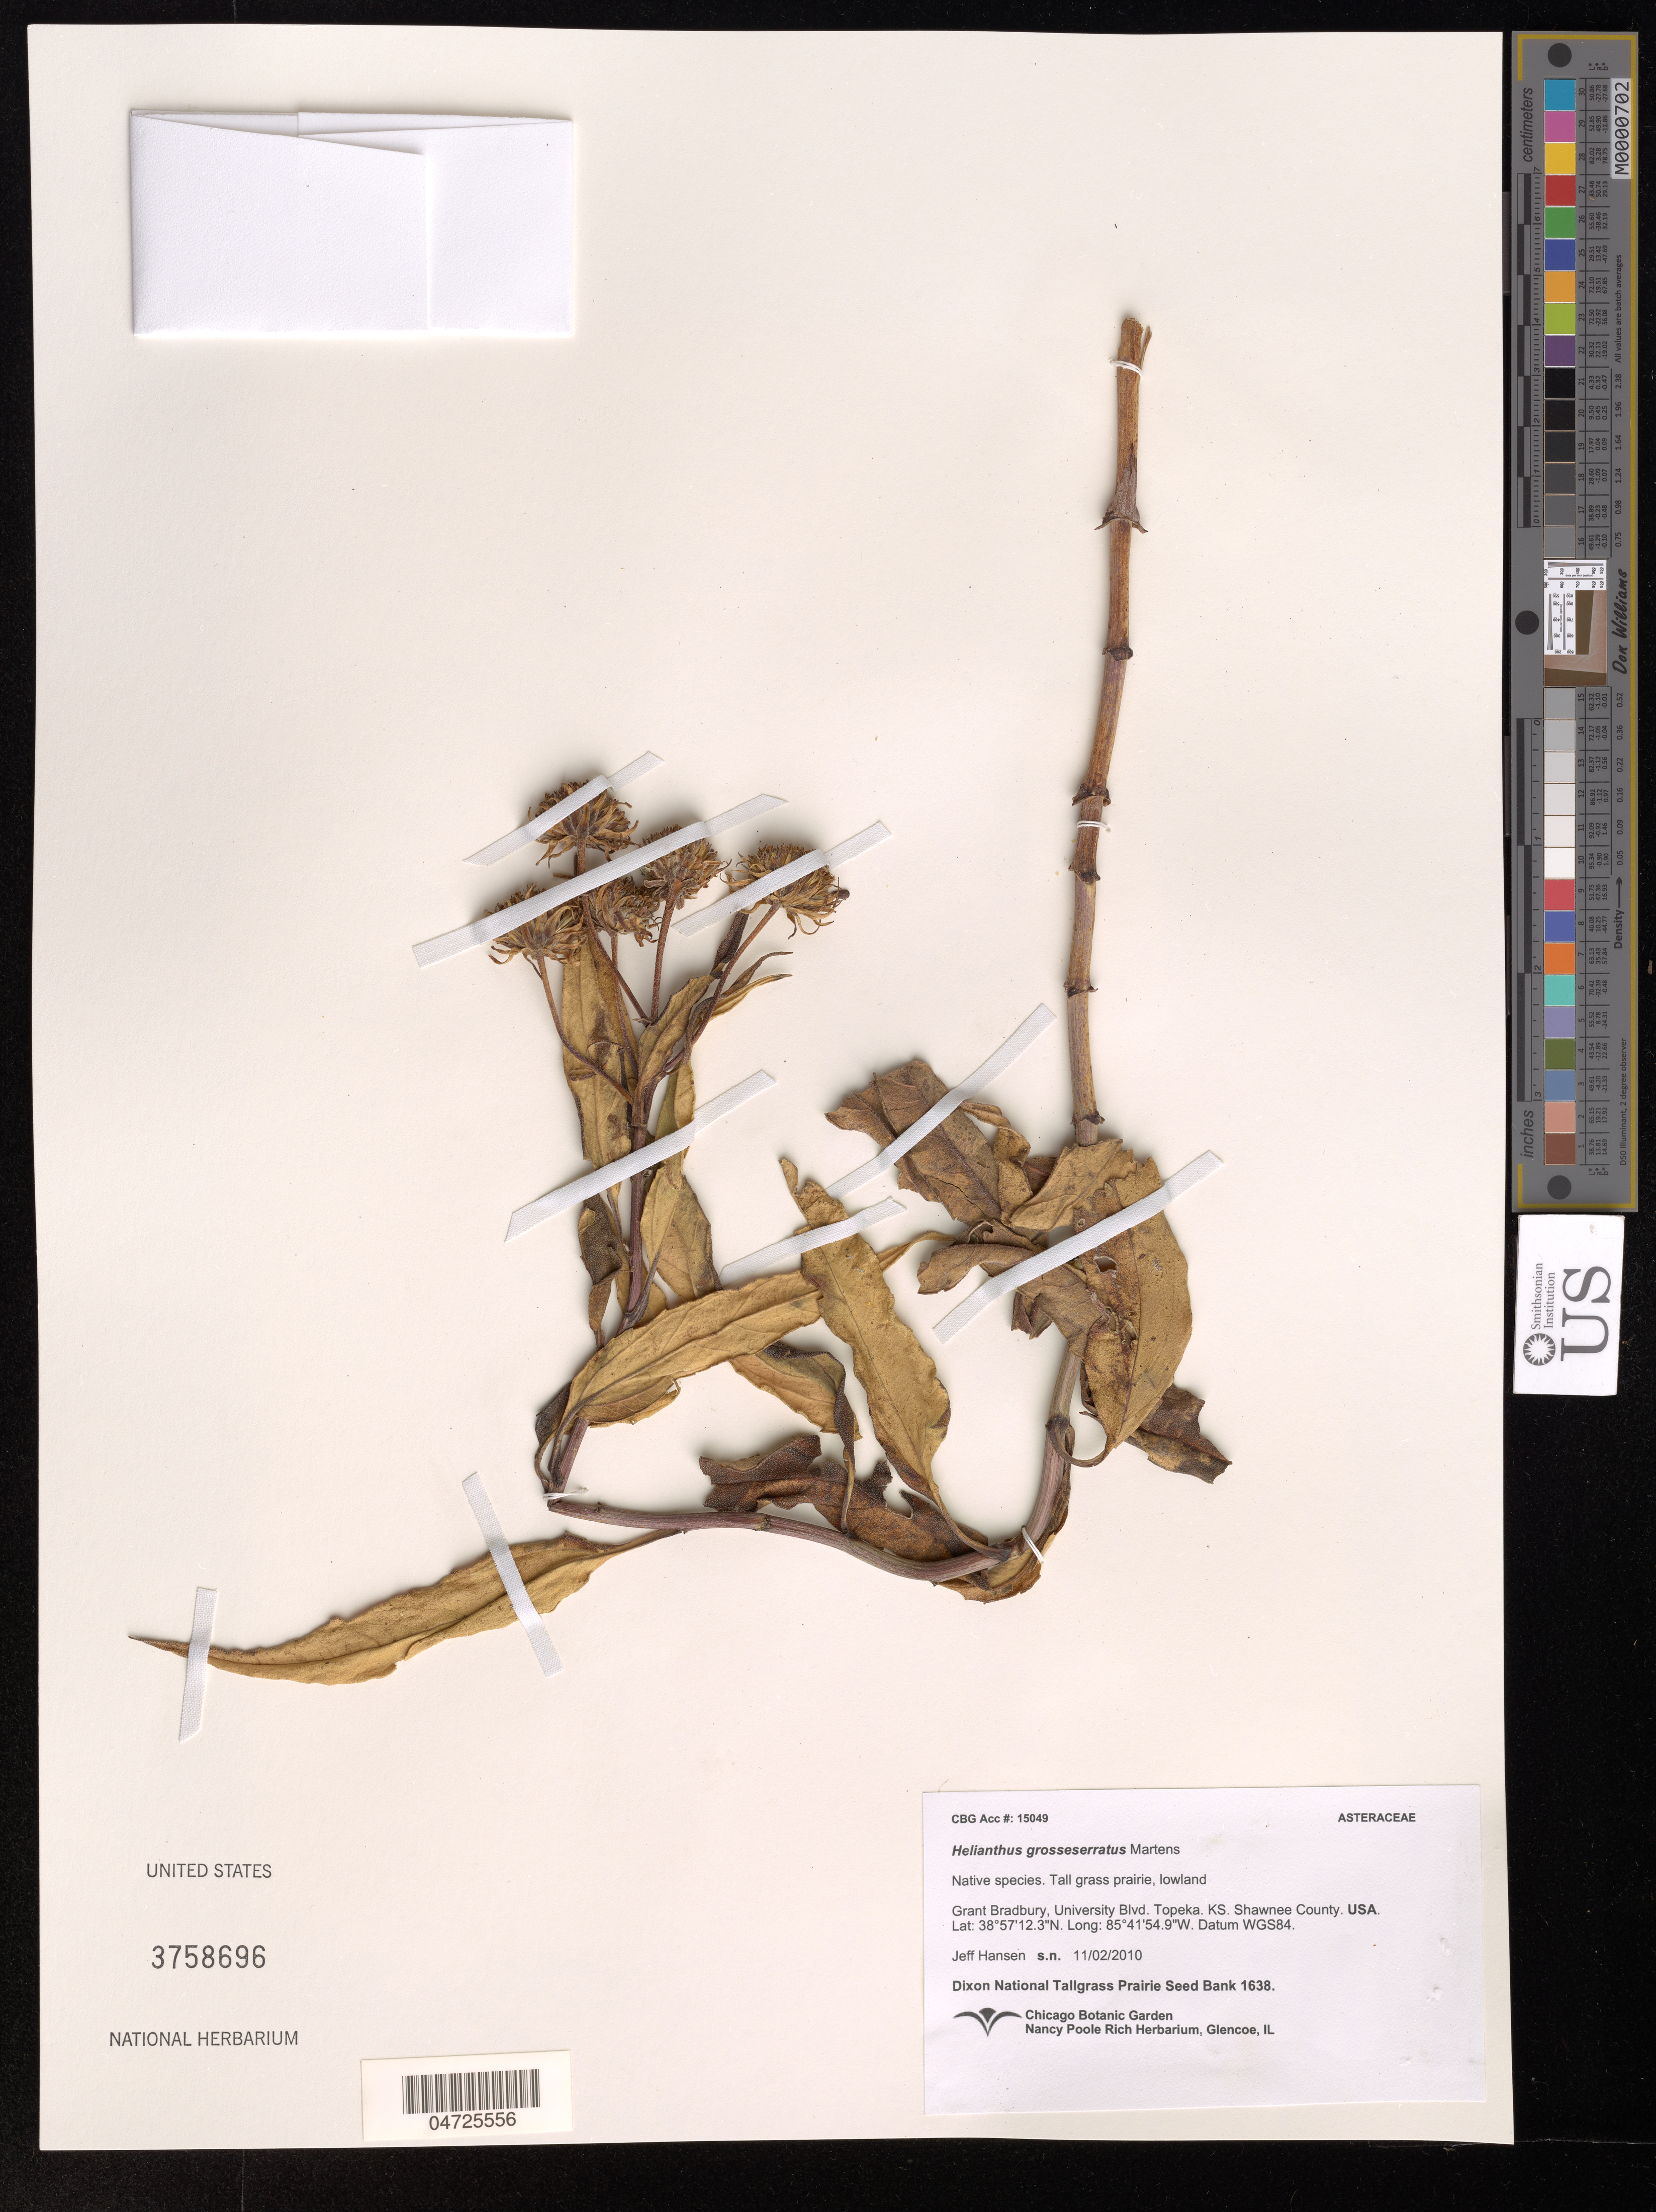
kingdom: Plantae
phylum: Tracheophyta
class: Magnoliopsida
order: Asterales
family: Asteraceae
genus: Helianthus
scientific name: Helianthus grosseseratus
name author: M. Martens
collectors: J. Hansen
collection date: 2010-11-02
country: United States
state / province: Kansas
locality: Grant Bradbury, University Blvd. Topeka. KS. Shawnee County. Datum WGS84.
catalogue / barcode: US 3758696